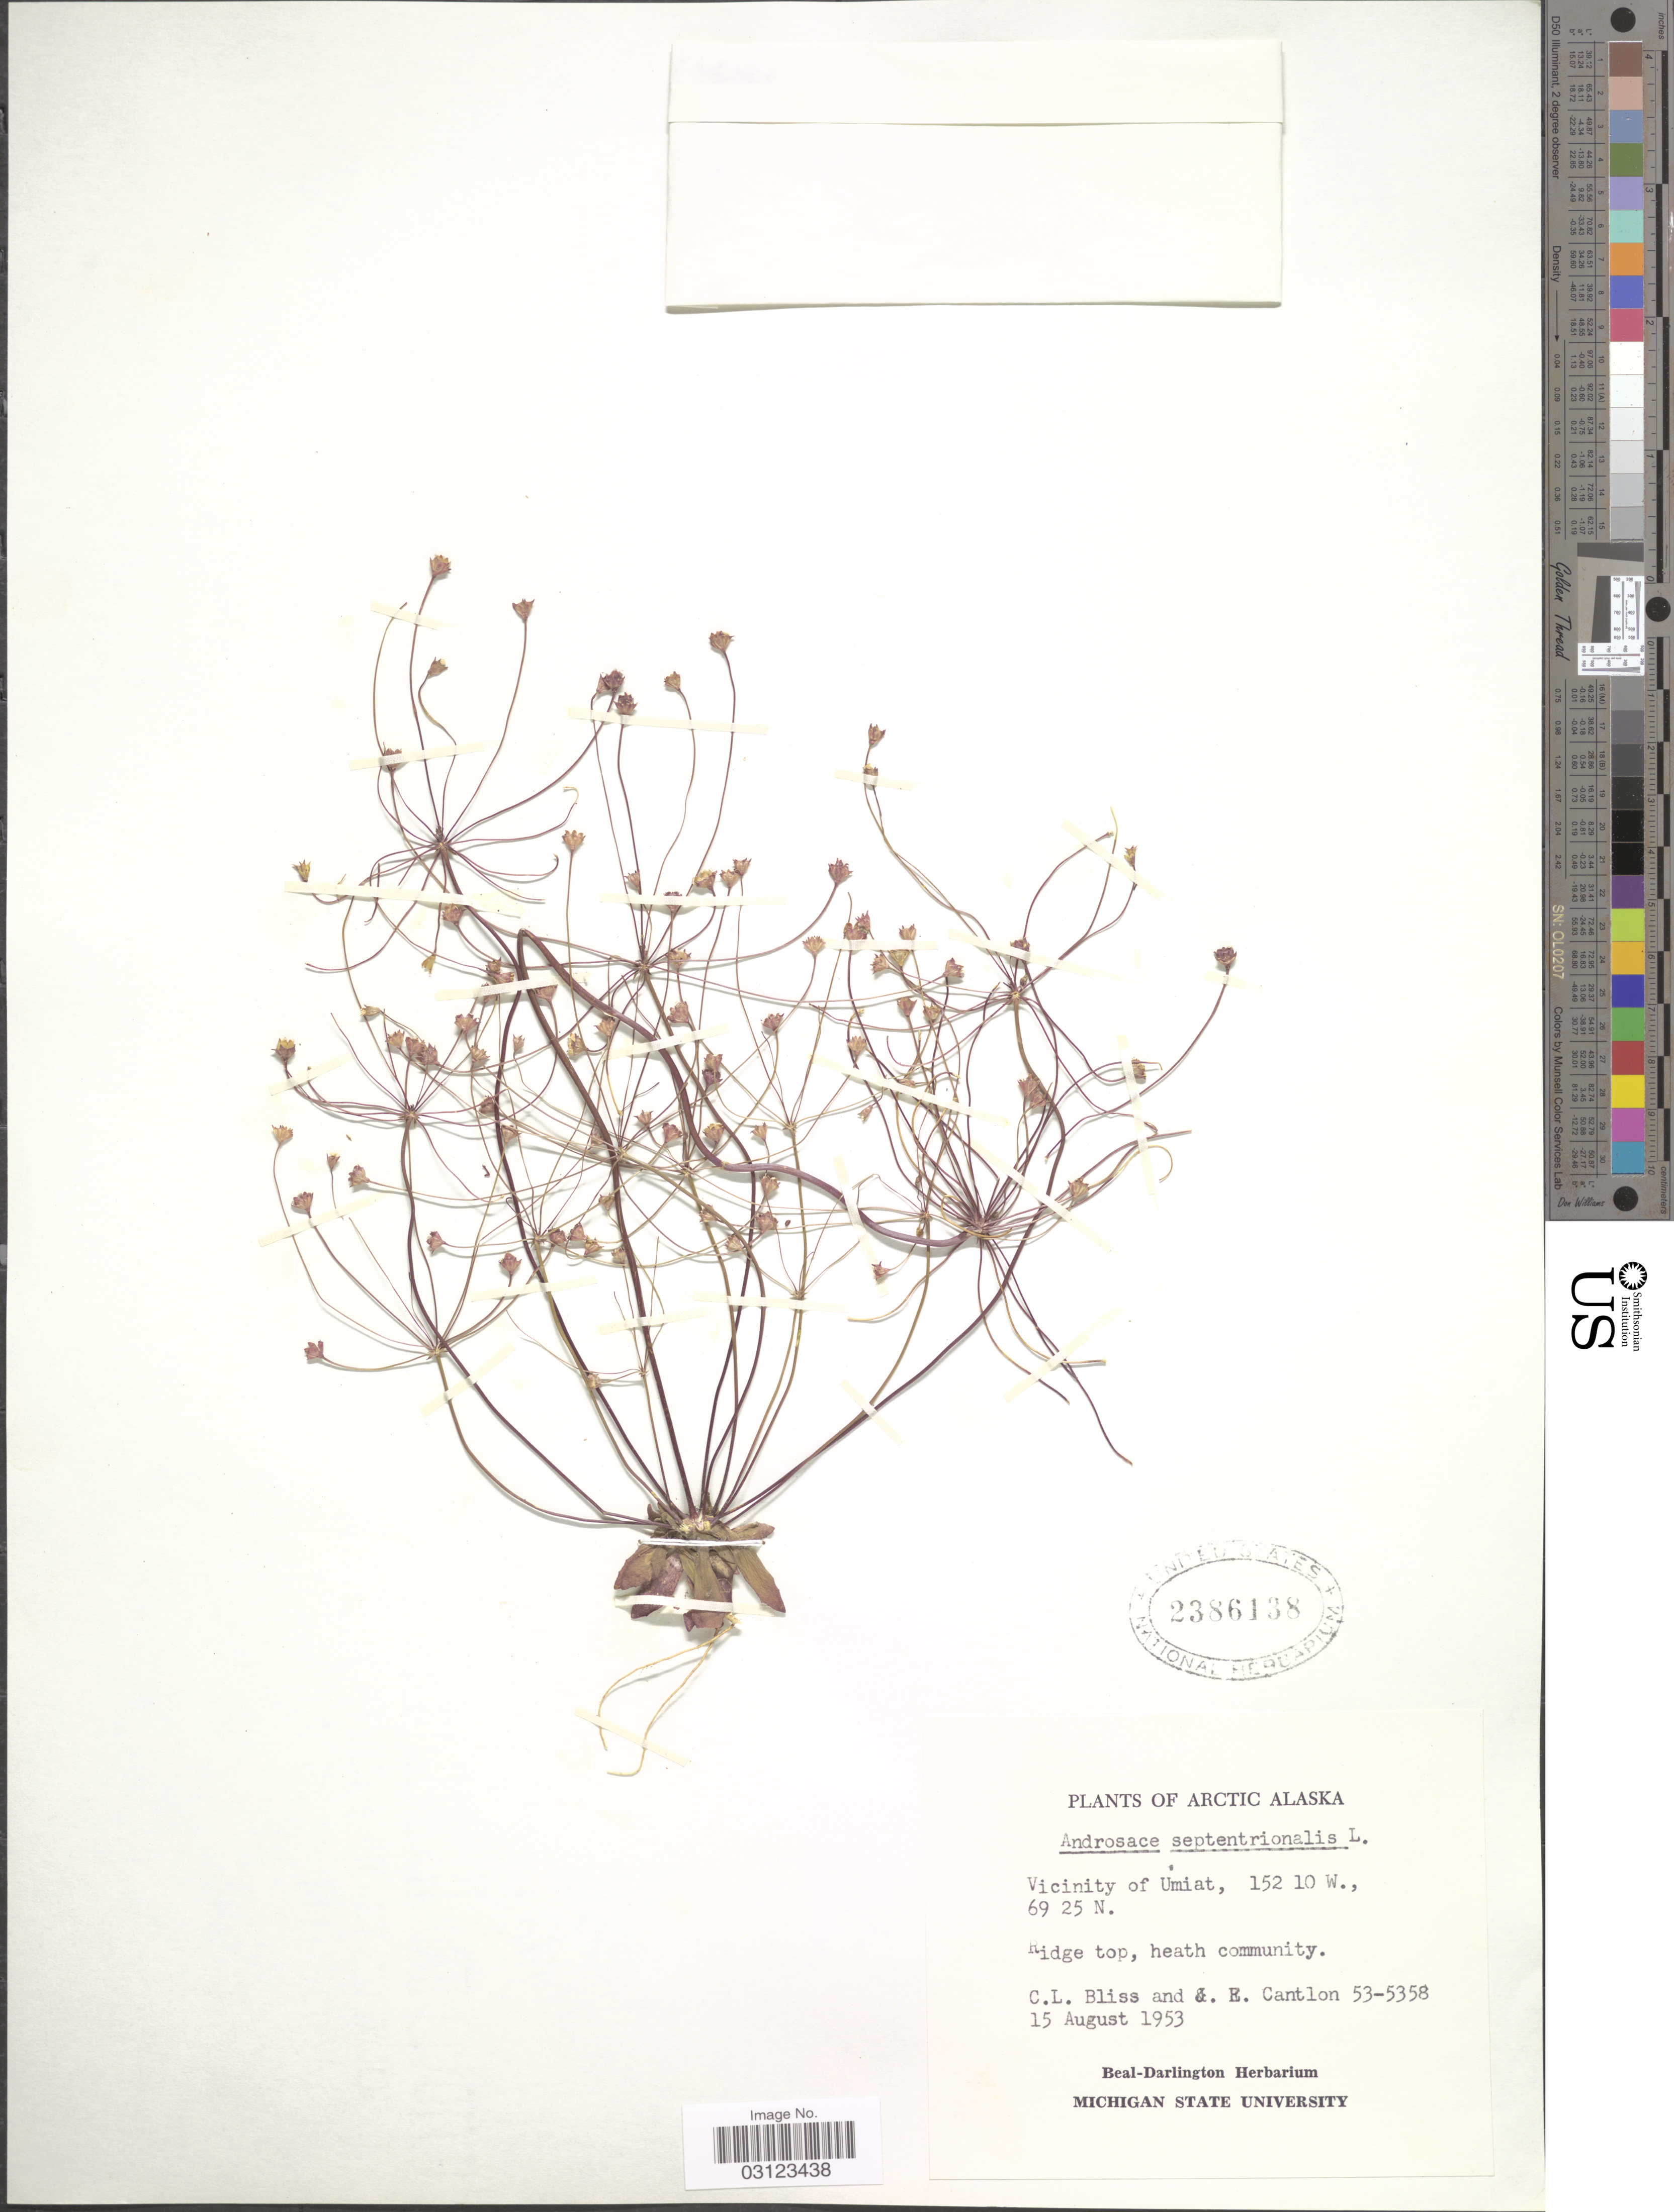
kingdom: Plantae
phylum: Tracheophyta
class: Magnoliopsida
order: Ericales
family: Primulaceae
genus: Androsace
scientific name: Androsace septentrionalis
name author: L.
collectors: C. Bliss & J. Cantlon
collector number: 53-5358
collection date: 1953-08-15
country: United States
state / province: Alaska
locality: Arctic Alaska. Vicinity of Umiat.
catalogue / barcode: US 2386138